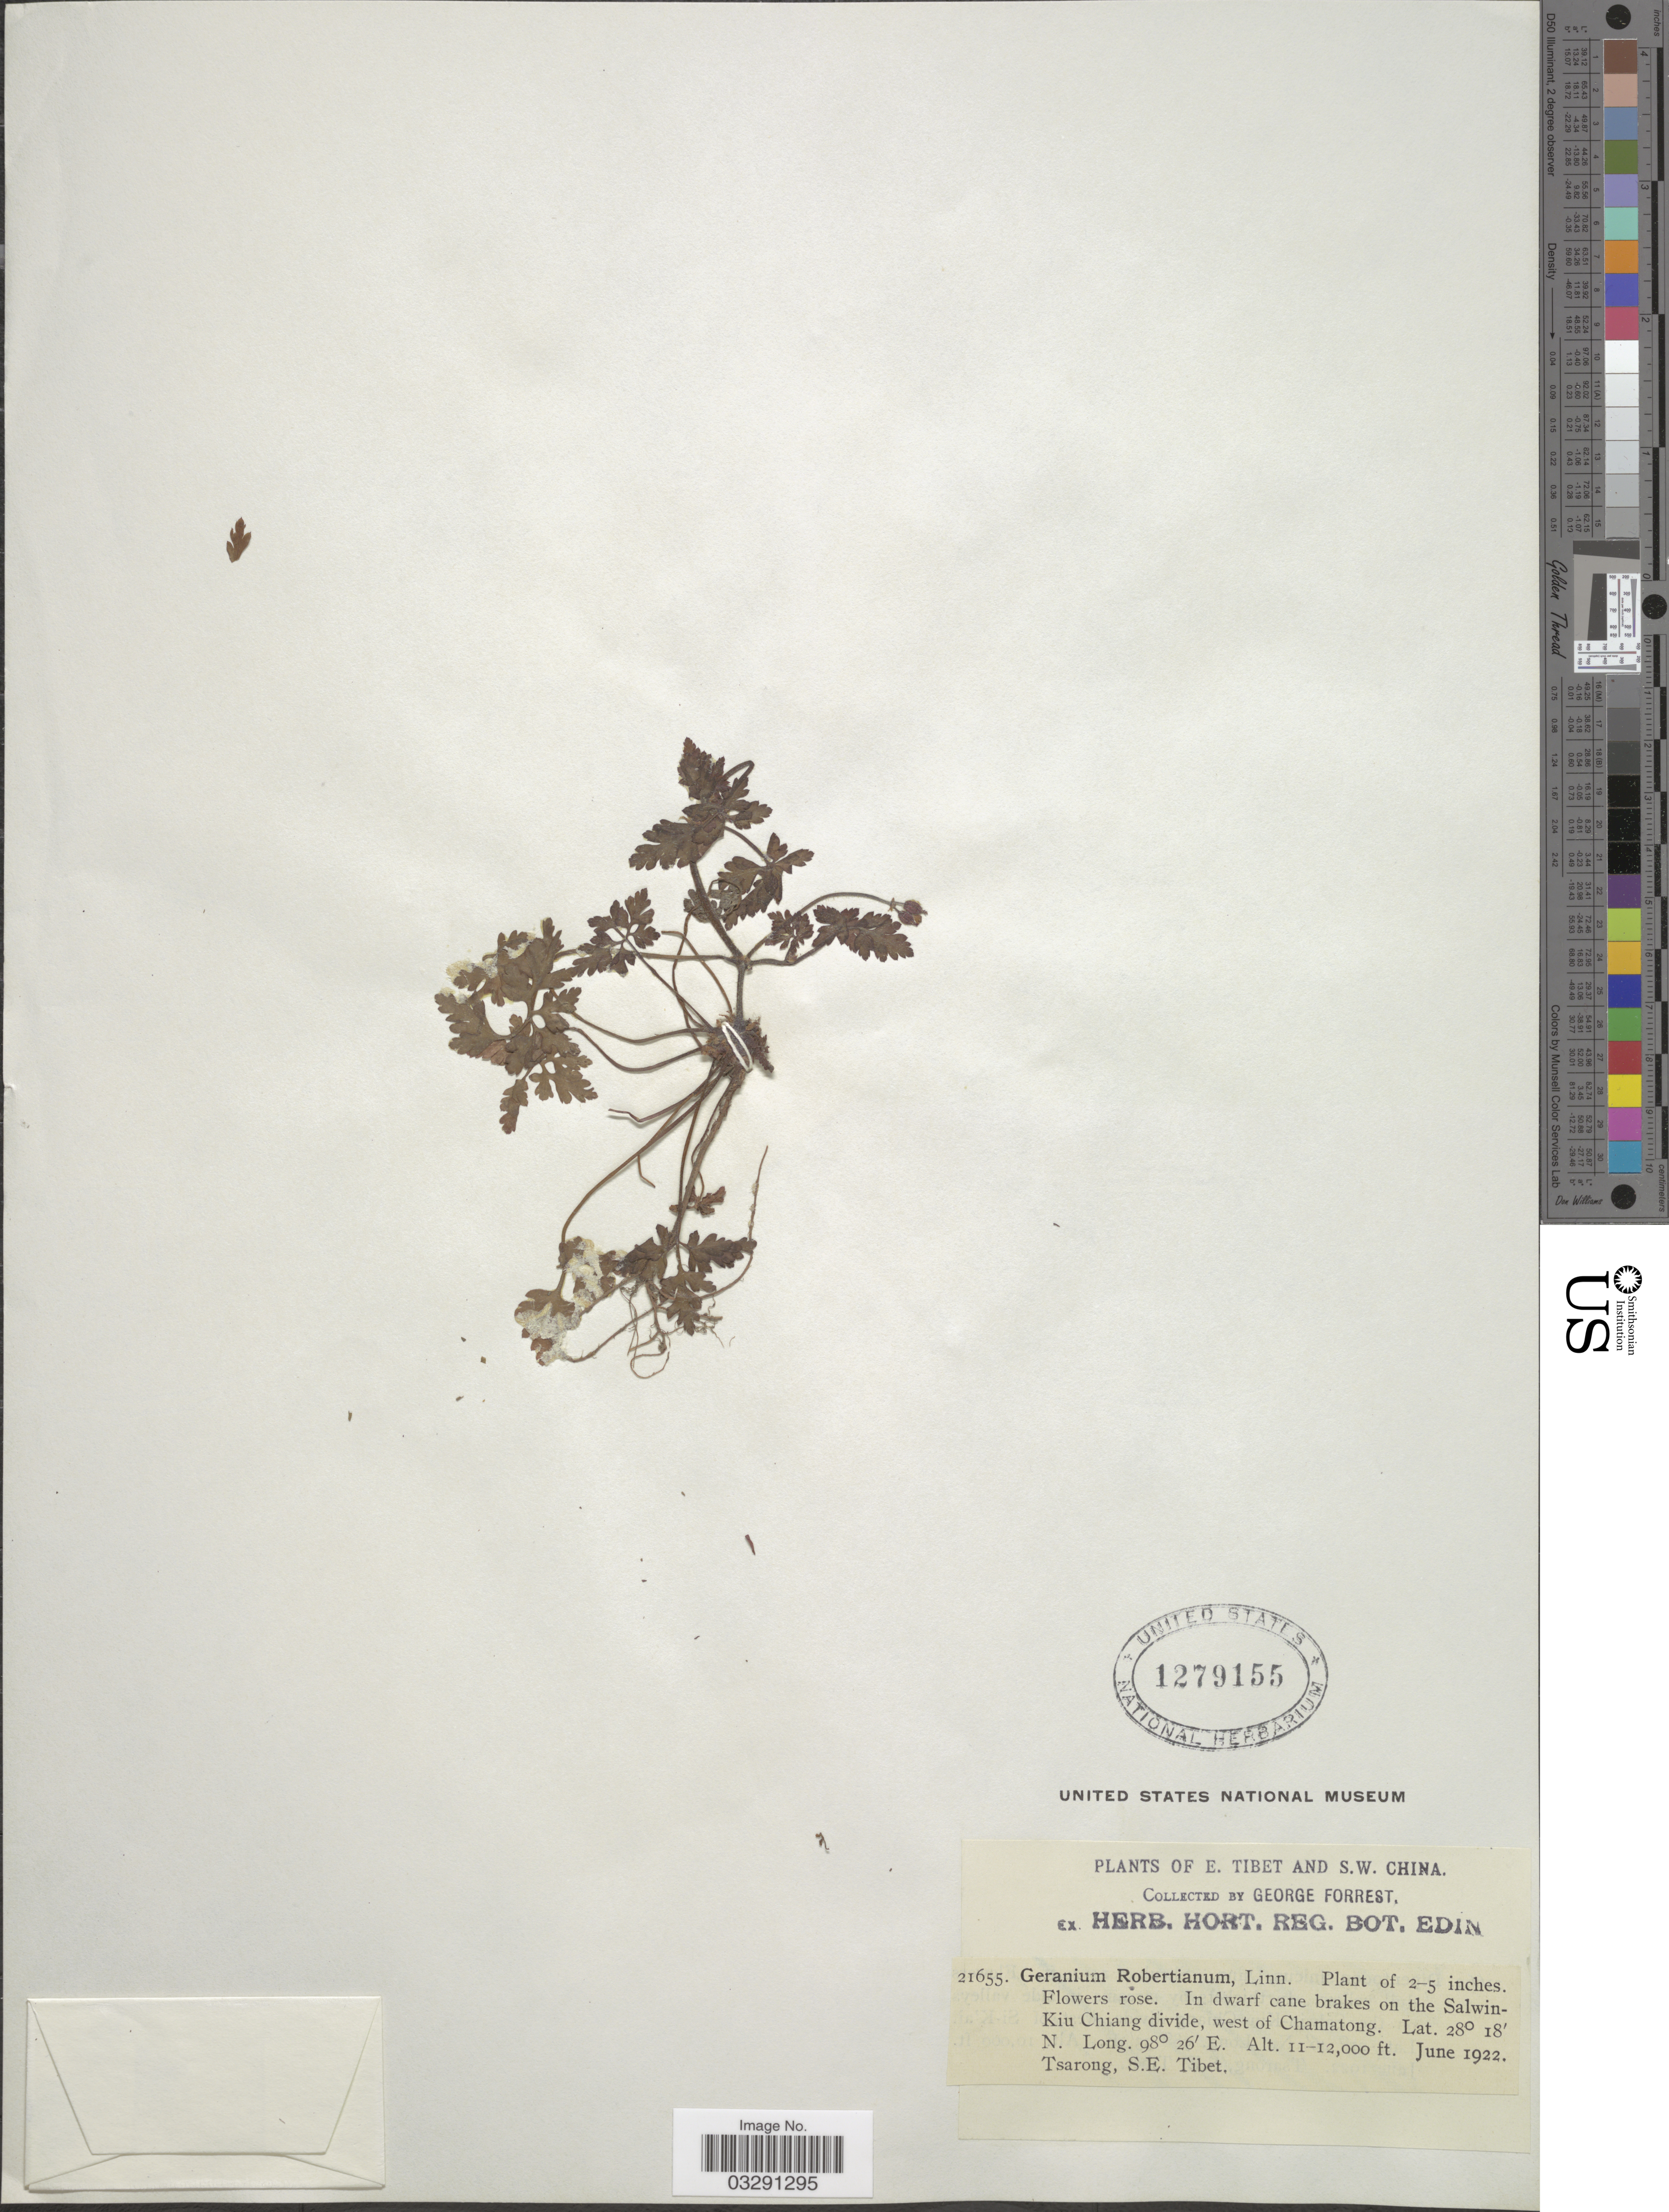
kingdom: Plantae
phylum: Tracheophyta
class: Magnoliopsida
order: Geraniales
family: Geraniaceae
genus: Geranium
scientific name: Geranium robertianum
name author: L.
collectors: G. Forrest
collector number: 21655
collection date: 1922-06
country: China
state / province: Xizang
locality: E. Tibet and S.W. China. In dwarf cane brakes on the Salwin-Kiu Chiang divide, west of Chamatong. Tsarong, S.E. Tibet.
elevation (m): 3353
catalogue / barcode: US 1279155